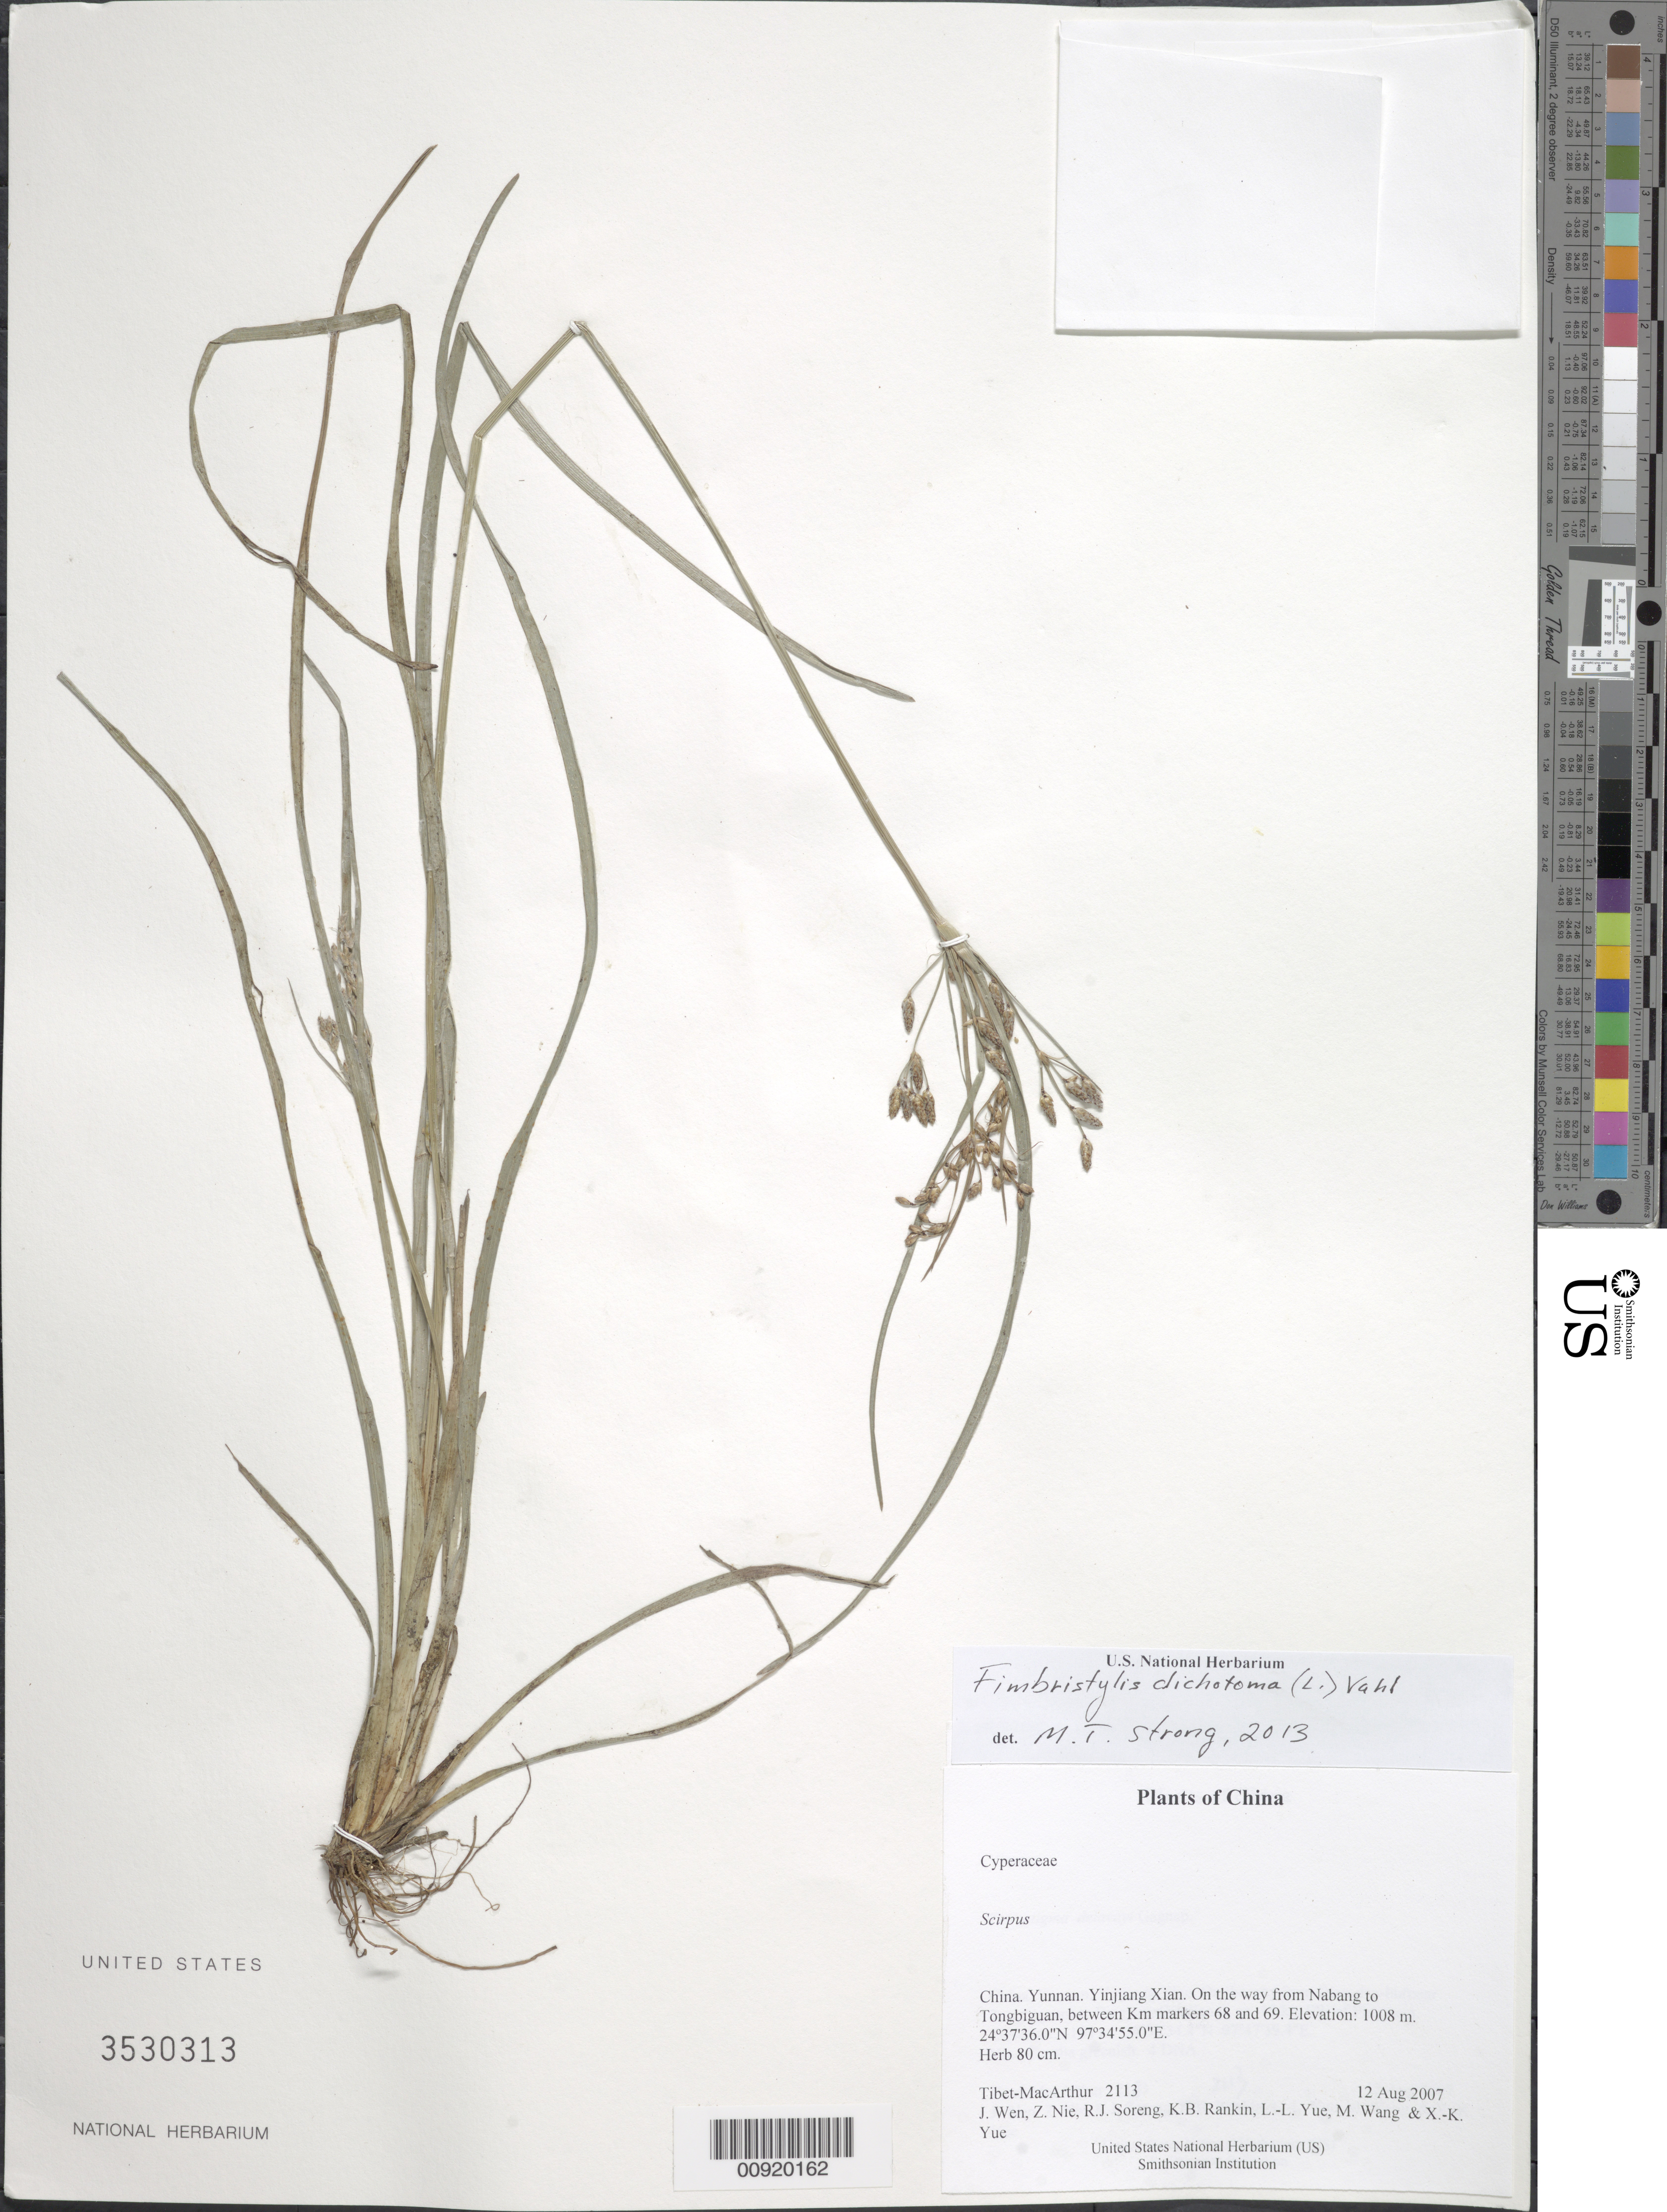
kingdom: Plantae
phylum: Tracheophyta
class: Liliopsida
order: Poales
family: Cyperaceae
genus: Fimbristylis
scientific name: Fimbristylis dichotoma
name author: (L.) Vahl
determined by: Strong, M. T., (US), Smithsonian Institution - National Museum of Natural History (UNITED STATES)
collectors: Tibet-MacArthur, J. Wen, Z. Nie, R. J. Soreng, K. Rankin, L. Yue, M. Wang & X. Yue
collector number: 2113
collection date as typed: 12 Aug 2007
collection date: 2007-08-12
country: China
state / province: Yunnan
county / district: Yinjiang Xian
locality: On the way from Nabang to Tongbiguan, between Km markers 68 and 69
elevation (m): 1008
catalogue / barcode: US 3530313